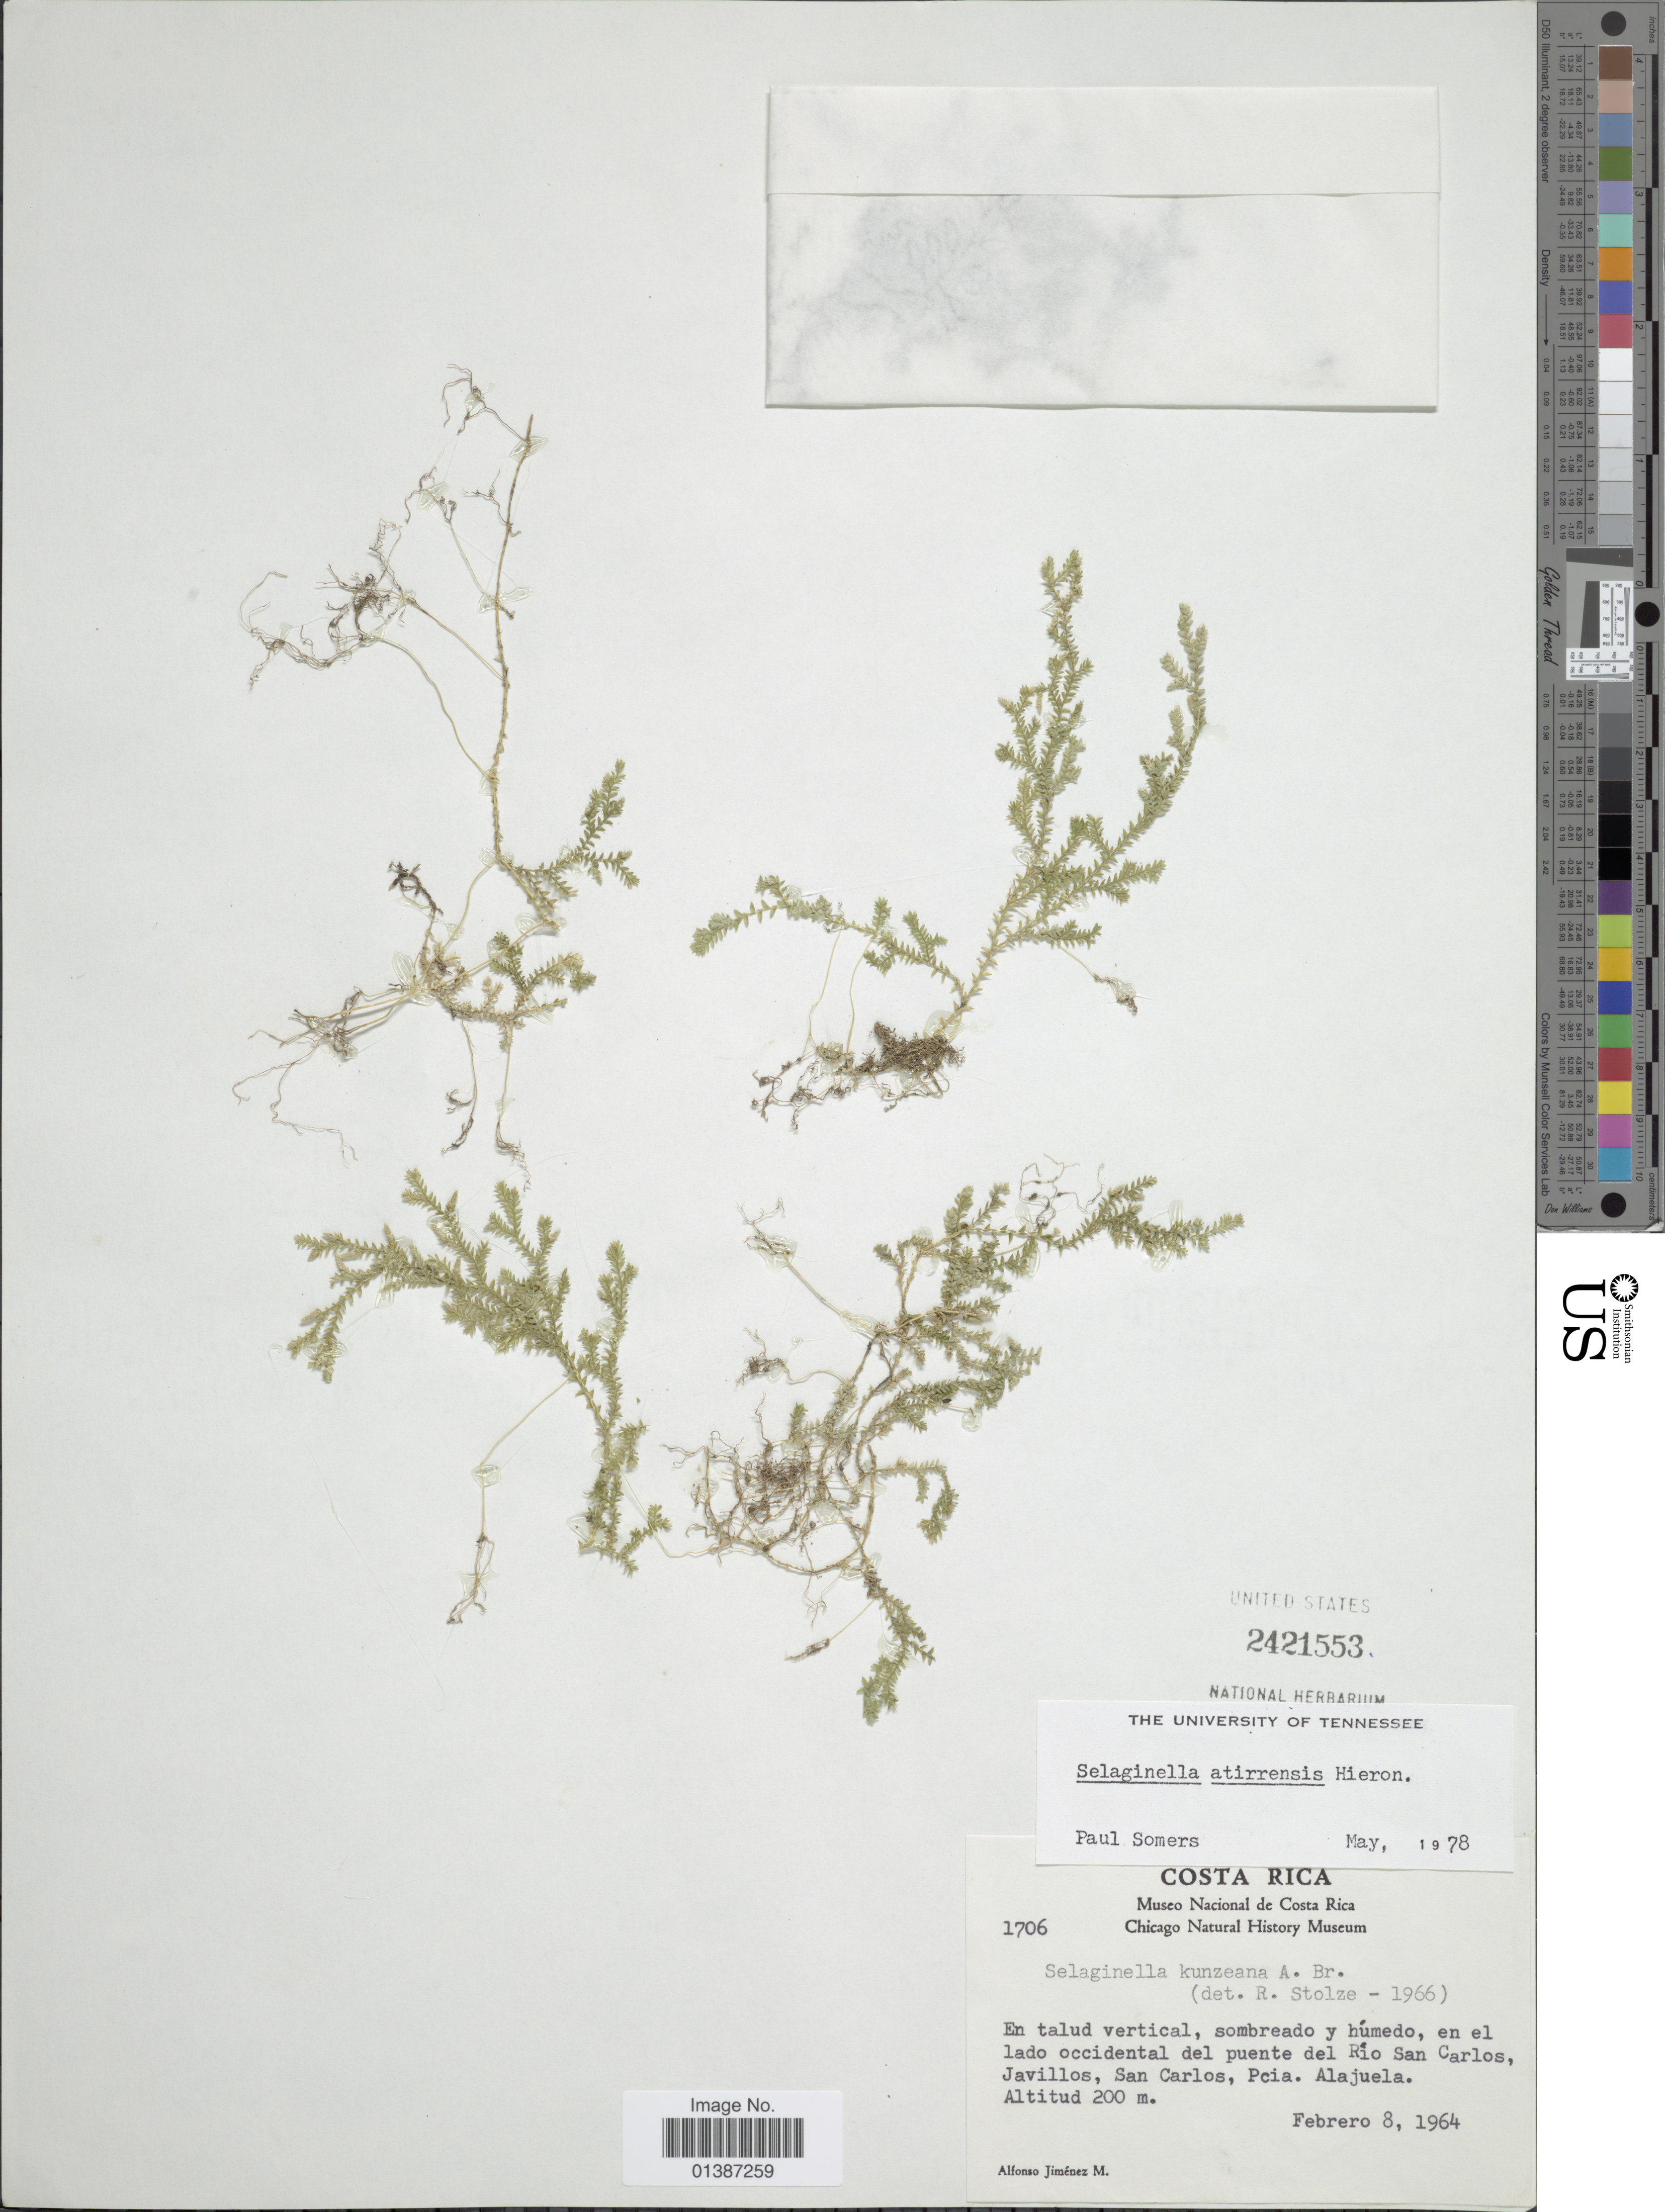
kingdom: Plantae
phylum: Tracheophyta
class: Lycopodiopsida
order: Selaginellales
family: Selaginellaceae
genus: Selaginella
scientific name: Selaginella atirrensis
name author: Hieron. in Engl. & Prantl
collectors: A. Jimenez M.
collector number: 1706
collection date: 1964-02-08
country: Costa Rica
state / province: Alajuela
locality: En el lado occidental del puente del Rio San Carlos, Javillos,San Carlos, Pcia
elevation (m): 200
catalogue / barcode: US 2421553